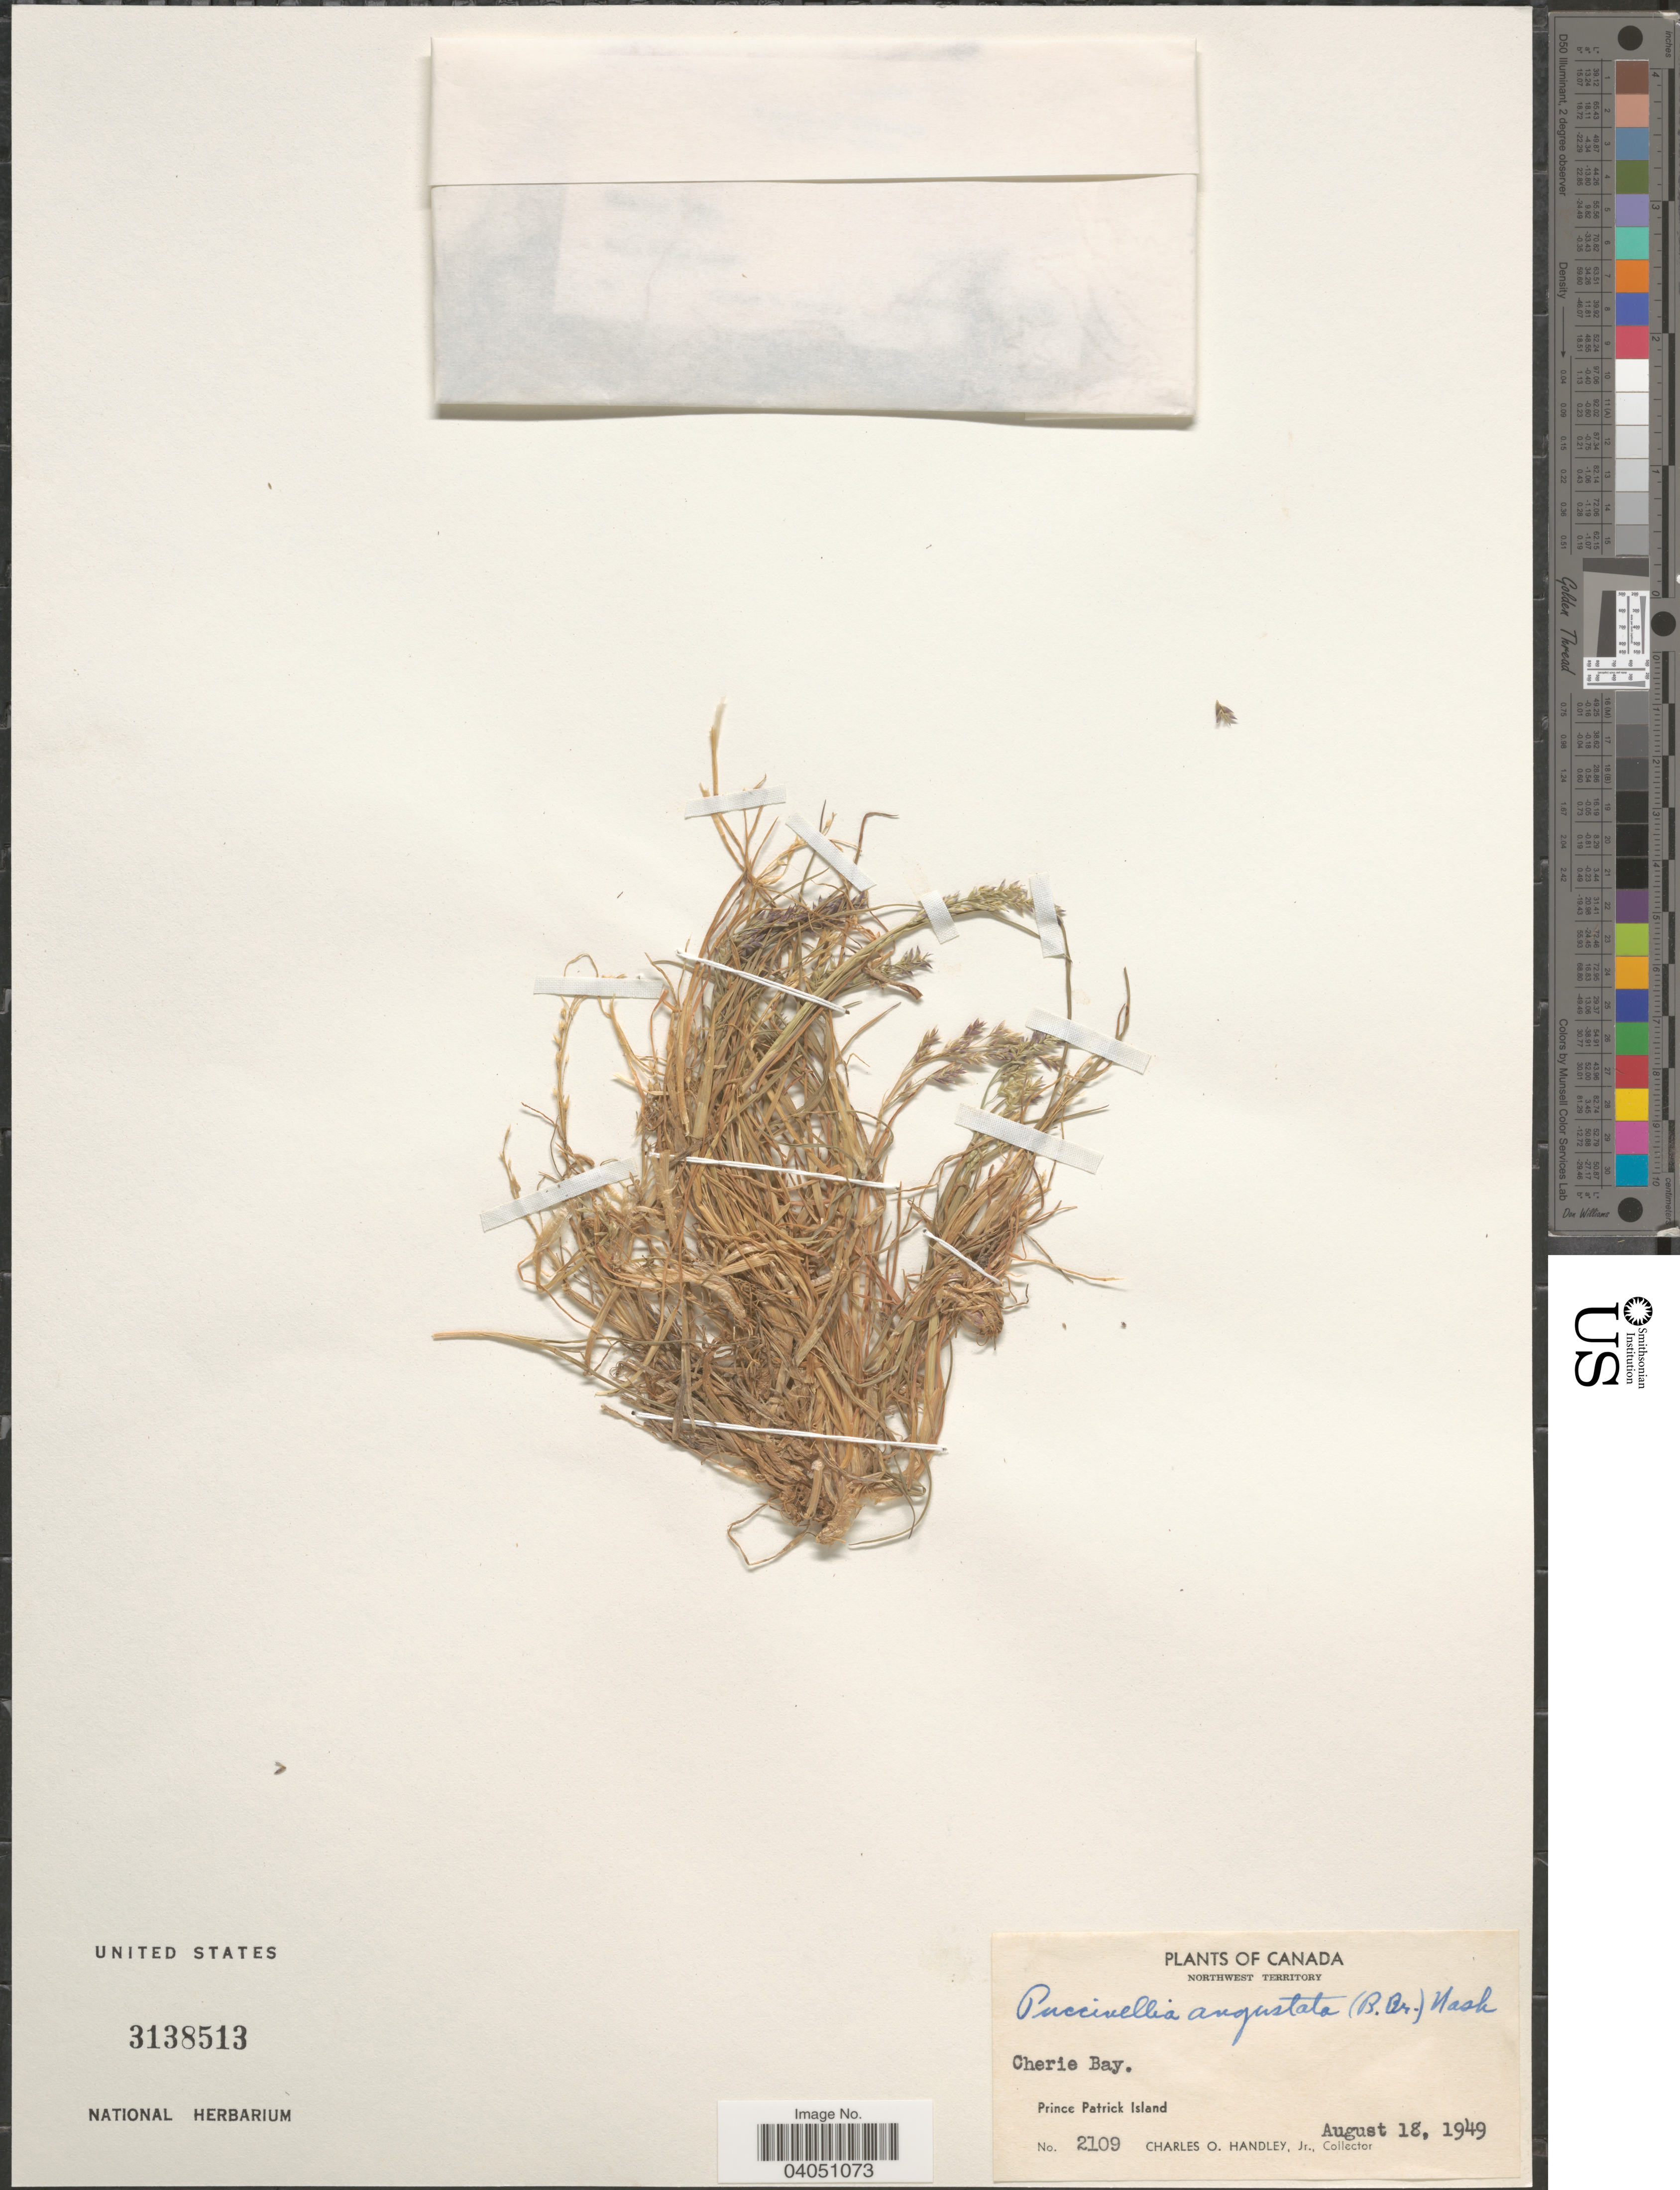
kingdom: Plantae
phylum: Tracheophyta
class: Liliopsida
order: Poales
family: Poaceae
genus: Puccinellia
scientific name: Puccinellia angustata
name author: (R. Br.) Nash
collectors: C. Handley Jr.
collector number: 2109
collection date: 1949-08-18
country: Canada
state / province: Northwest Territories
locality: Northwest Territory. Cherie Bay. Prince Patrick Island.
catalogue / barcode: US 3138513